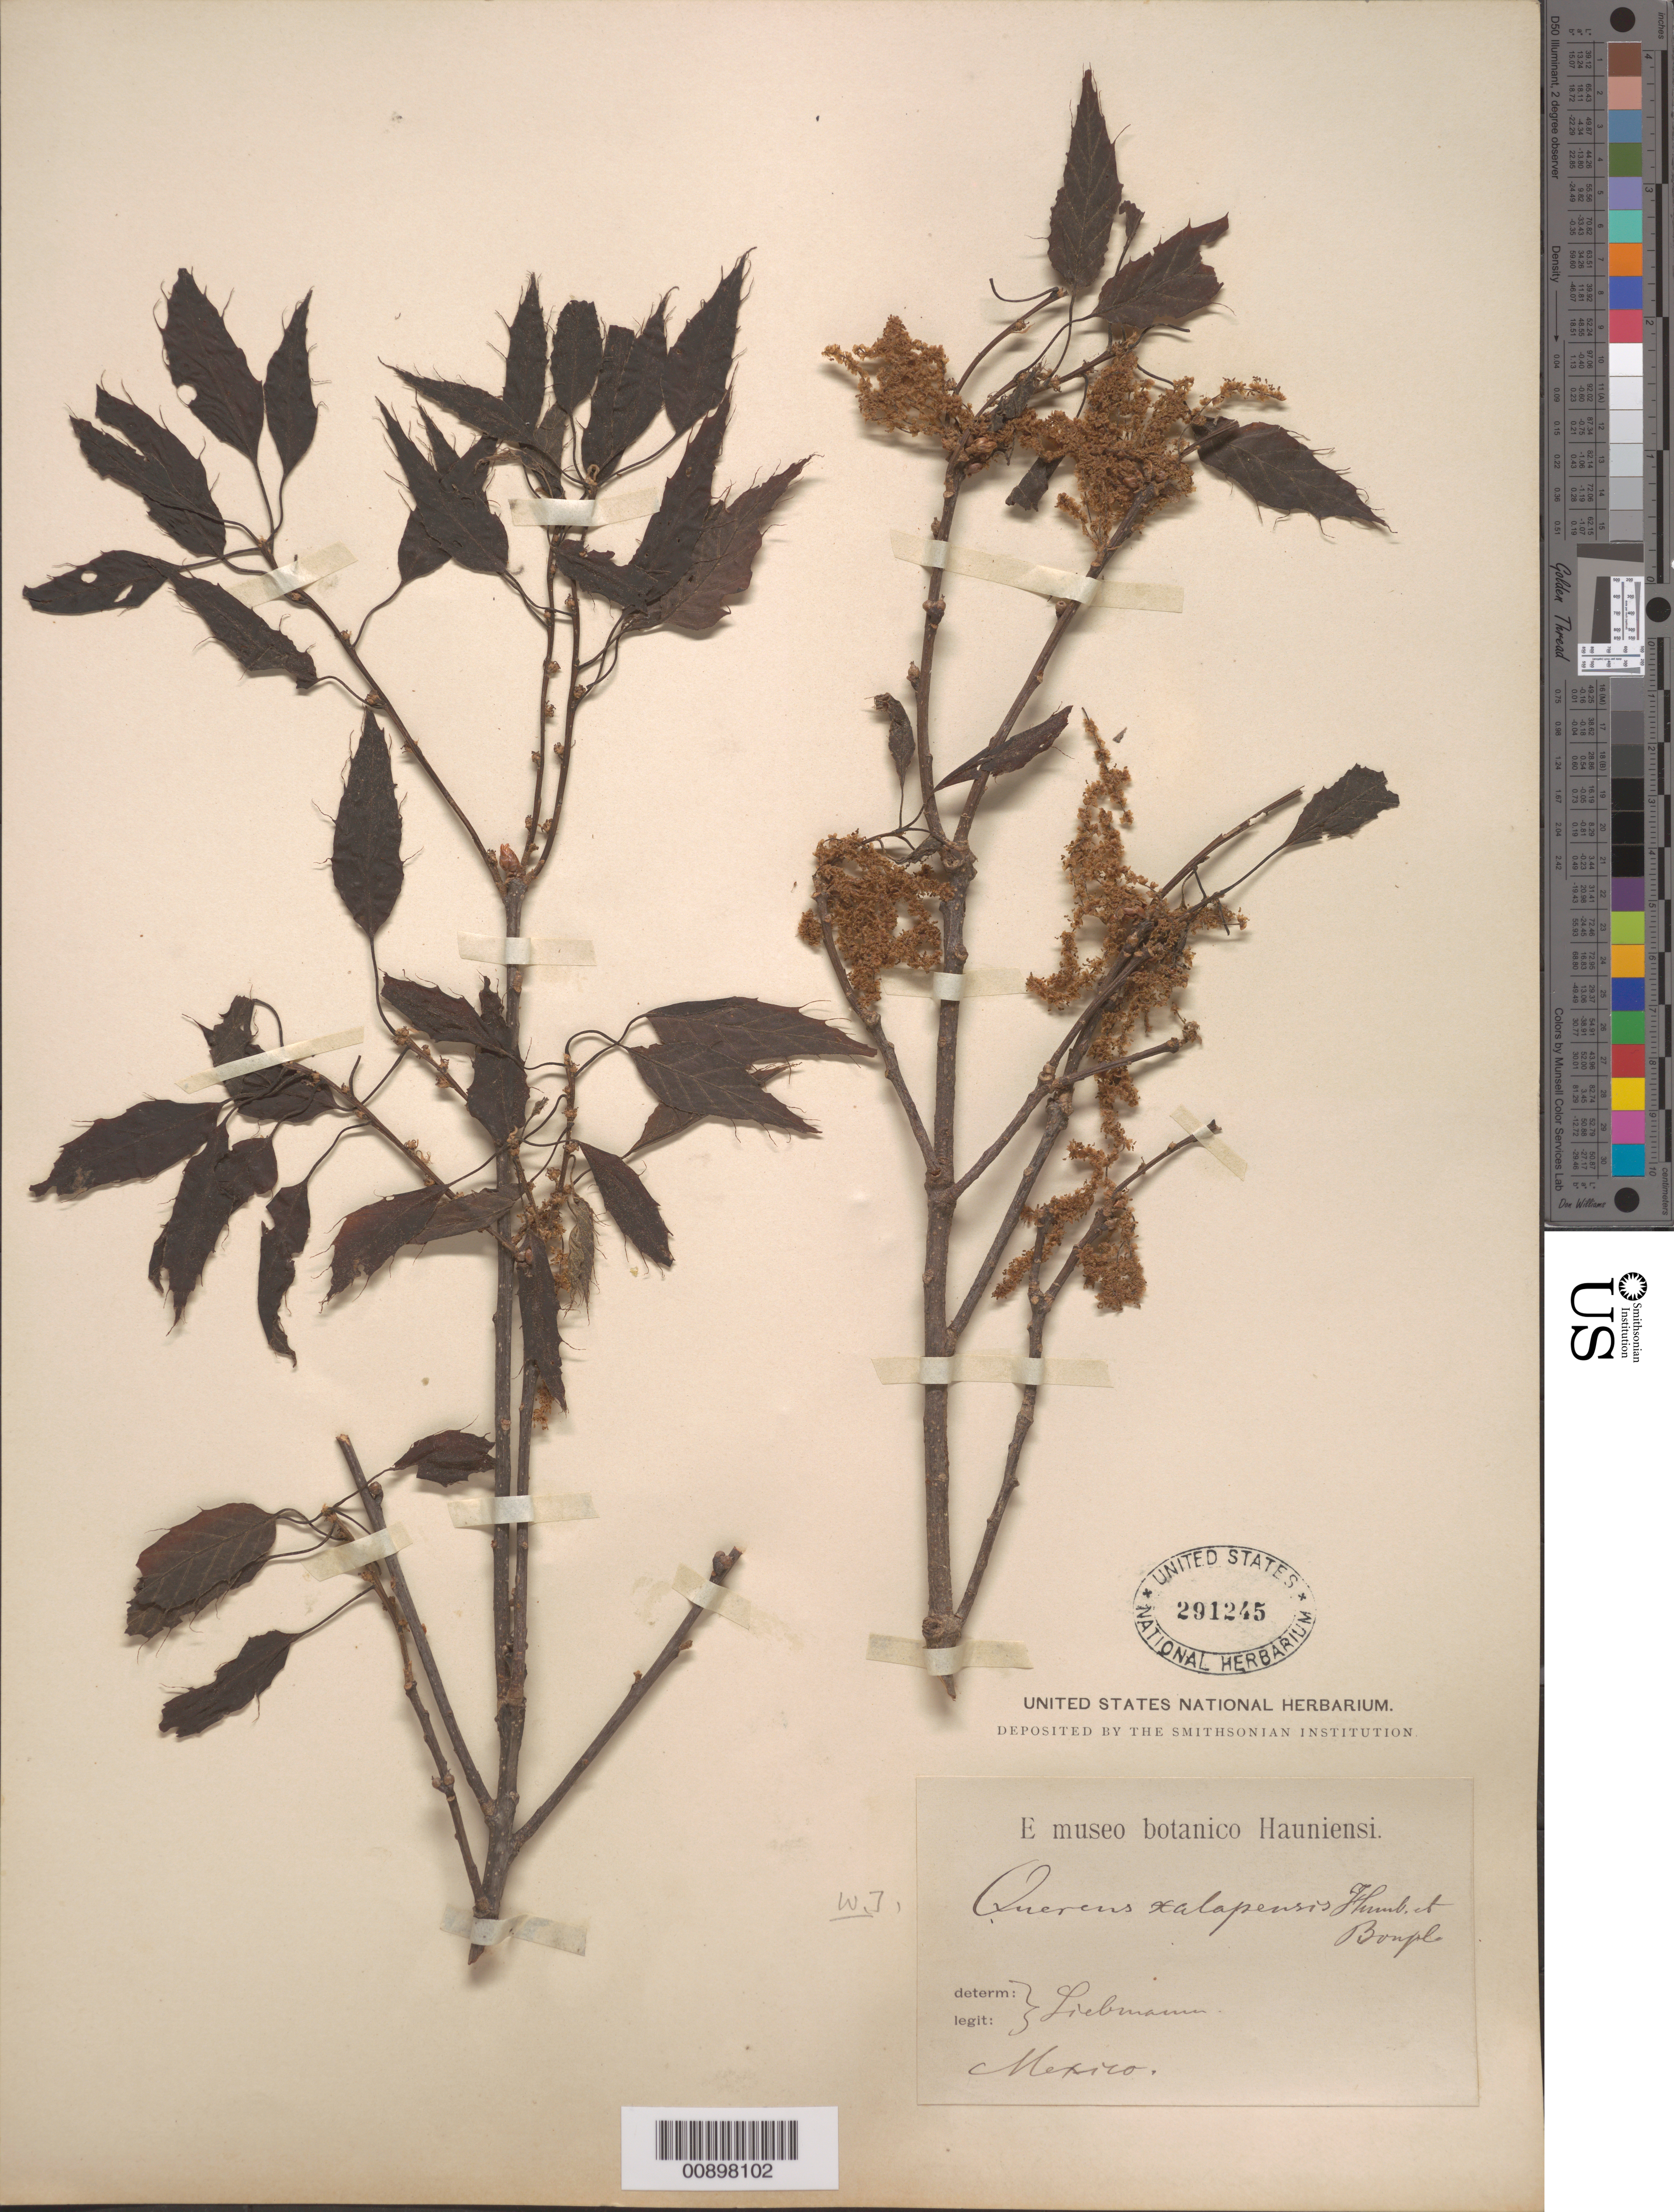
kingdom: Plantae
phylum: Tracheophyta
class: Magnoliopsida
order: Fagales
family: Fagaceae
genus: Quercus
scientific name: Quercus xalapensis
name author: Bonpl.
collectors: F. M. Liebmann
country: Mexico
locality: Mexico.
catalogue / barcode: US 291245